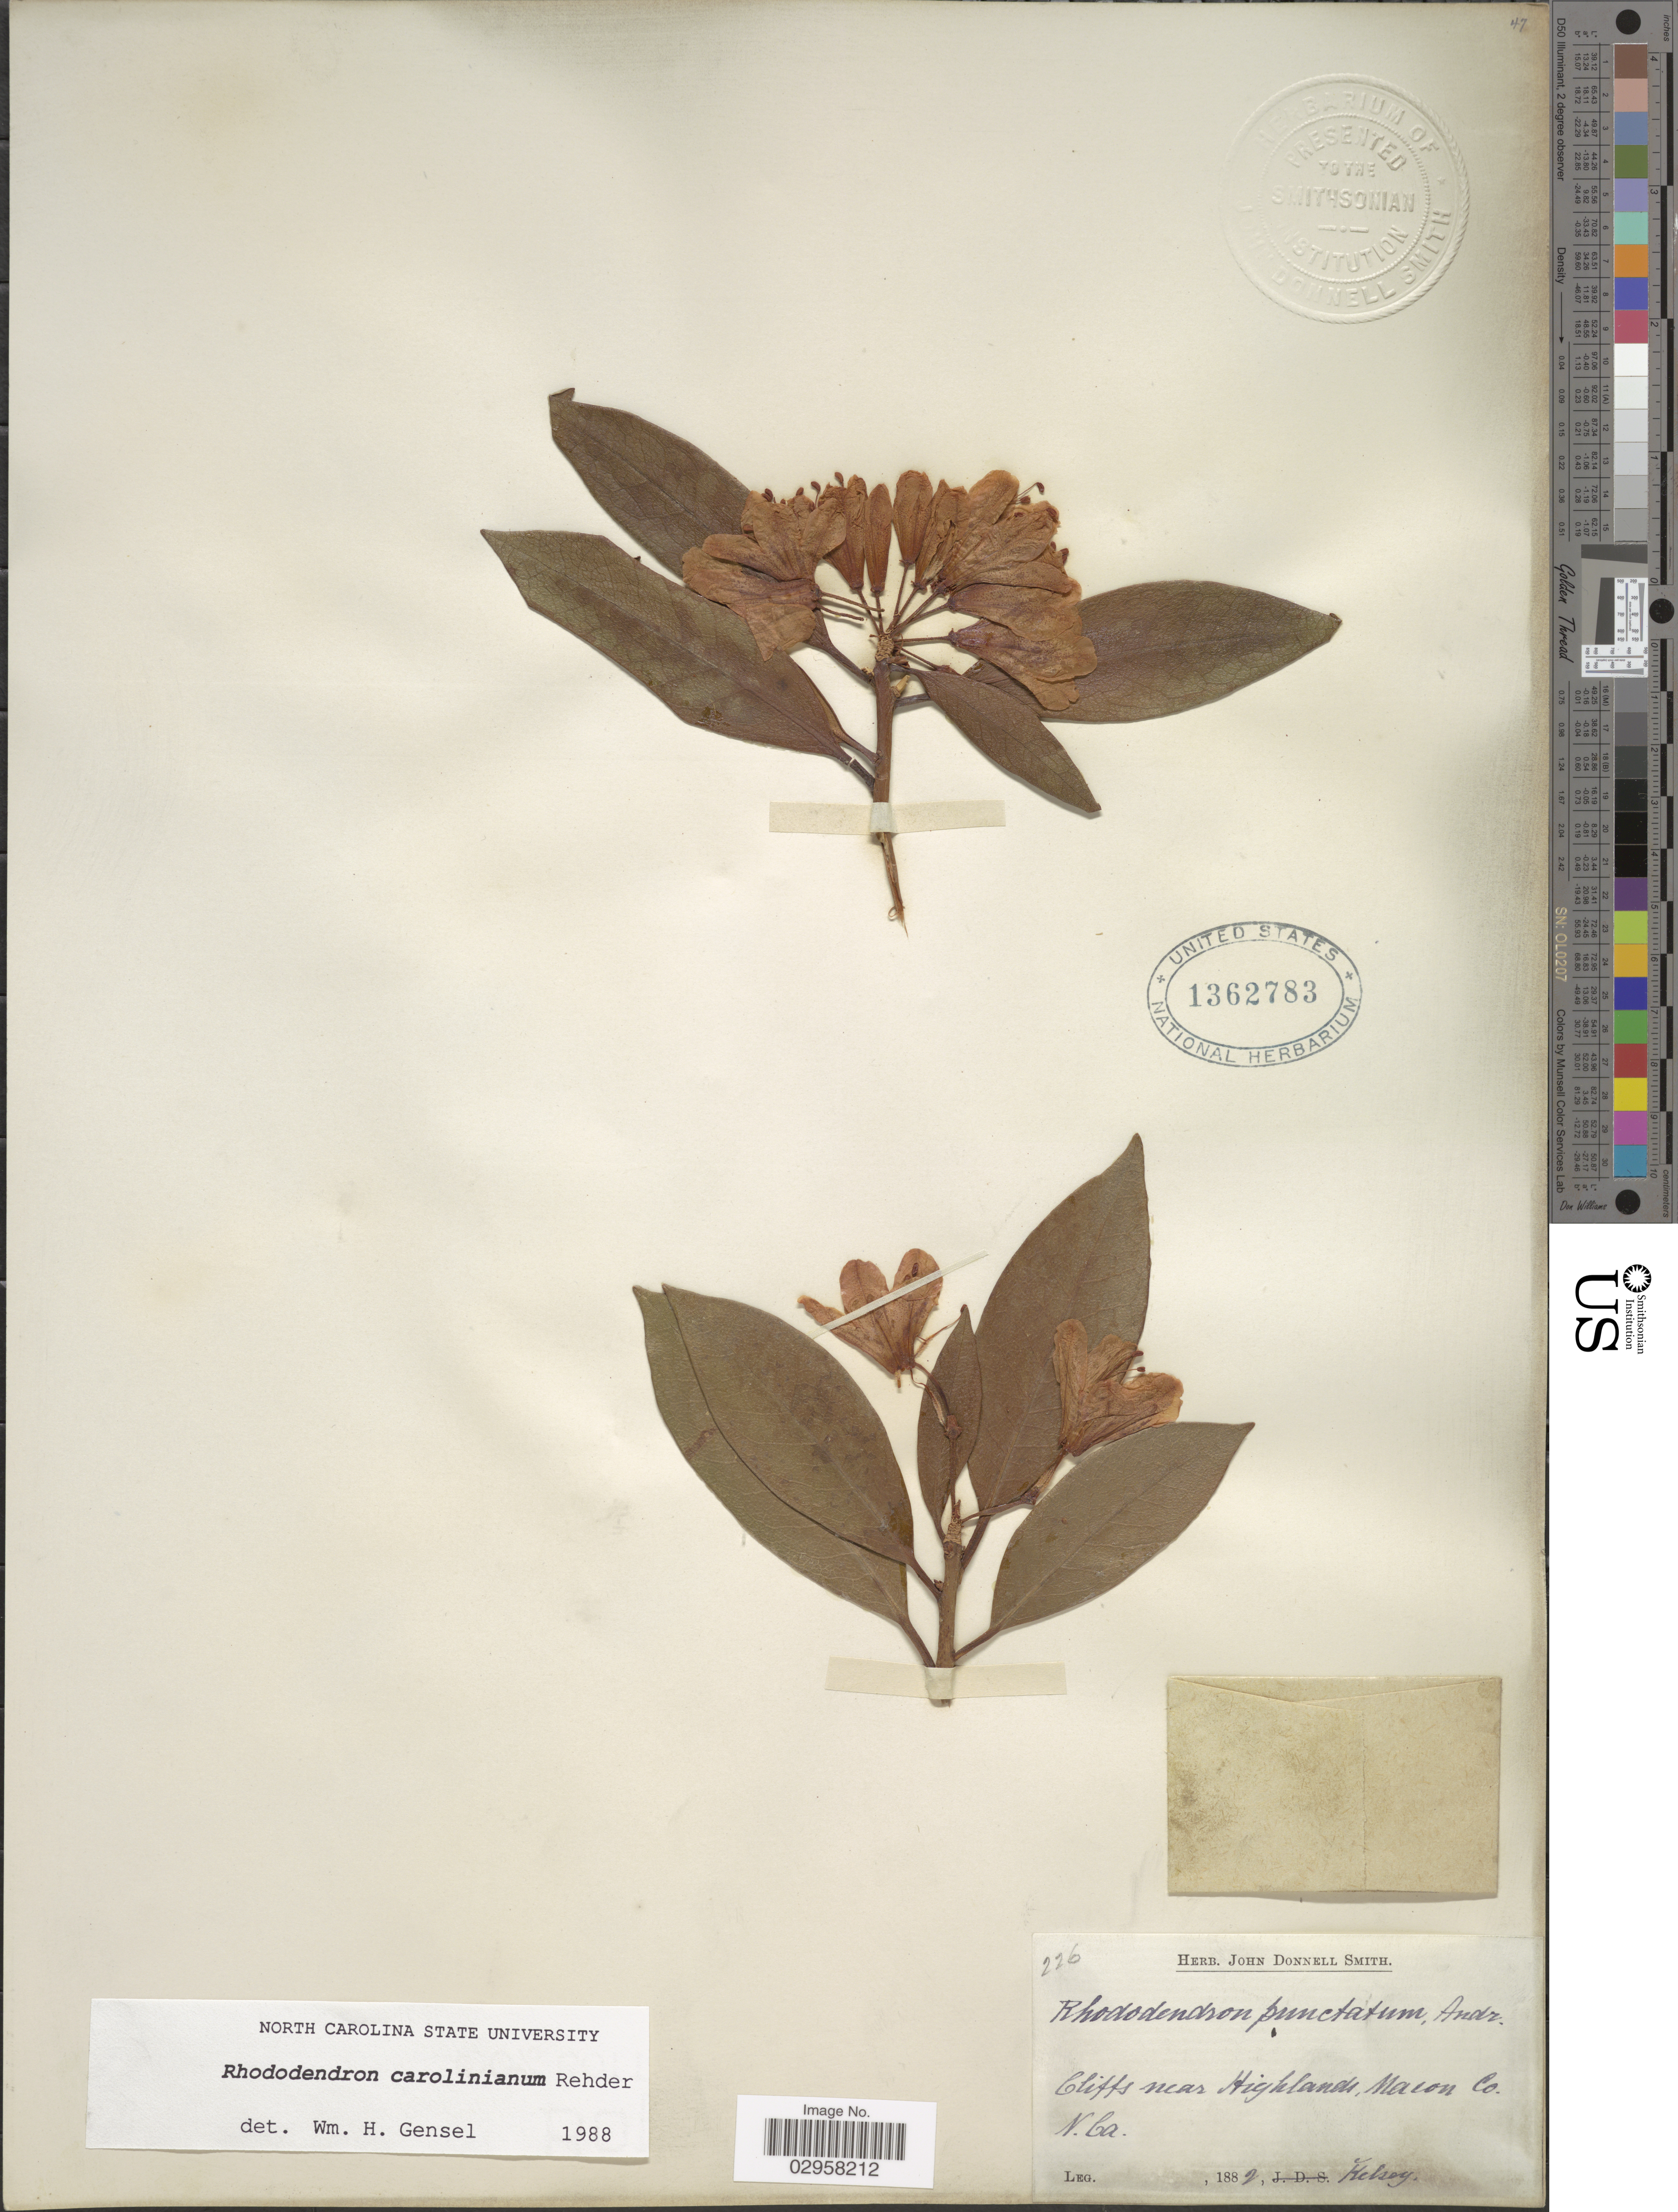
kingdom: Plantae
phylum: Tracheophyta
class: Magnoliopsida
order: Ericales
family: Ericaceae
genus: Rhododendron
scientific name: Rhododendron carolinianum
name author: Rehder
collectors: Kelsey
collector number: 226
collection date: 1882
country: United States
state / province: North Carolina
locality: Cliffs near Highlands, Macon Co.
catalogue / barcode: US 1362783